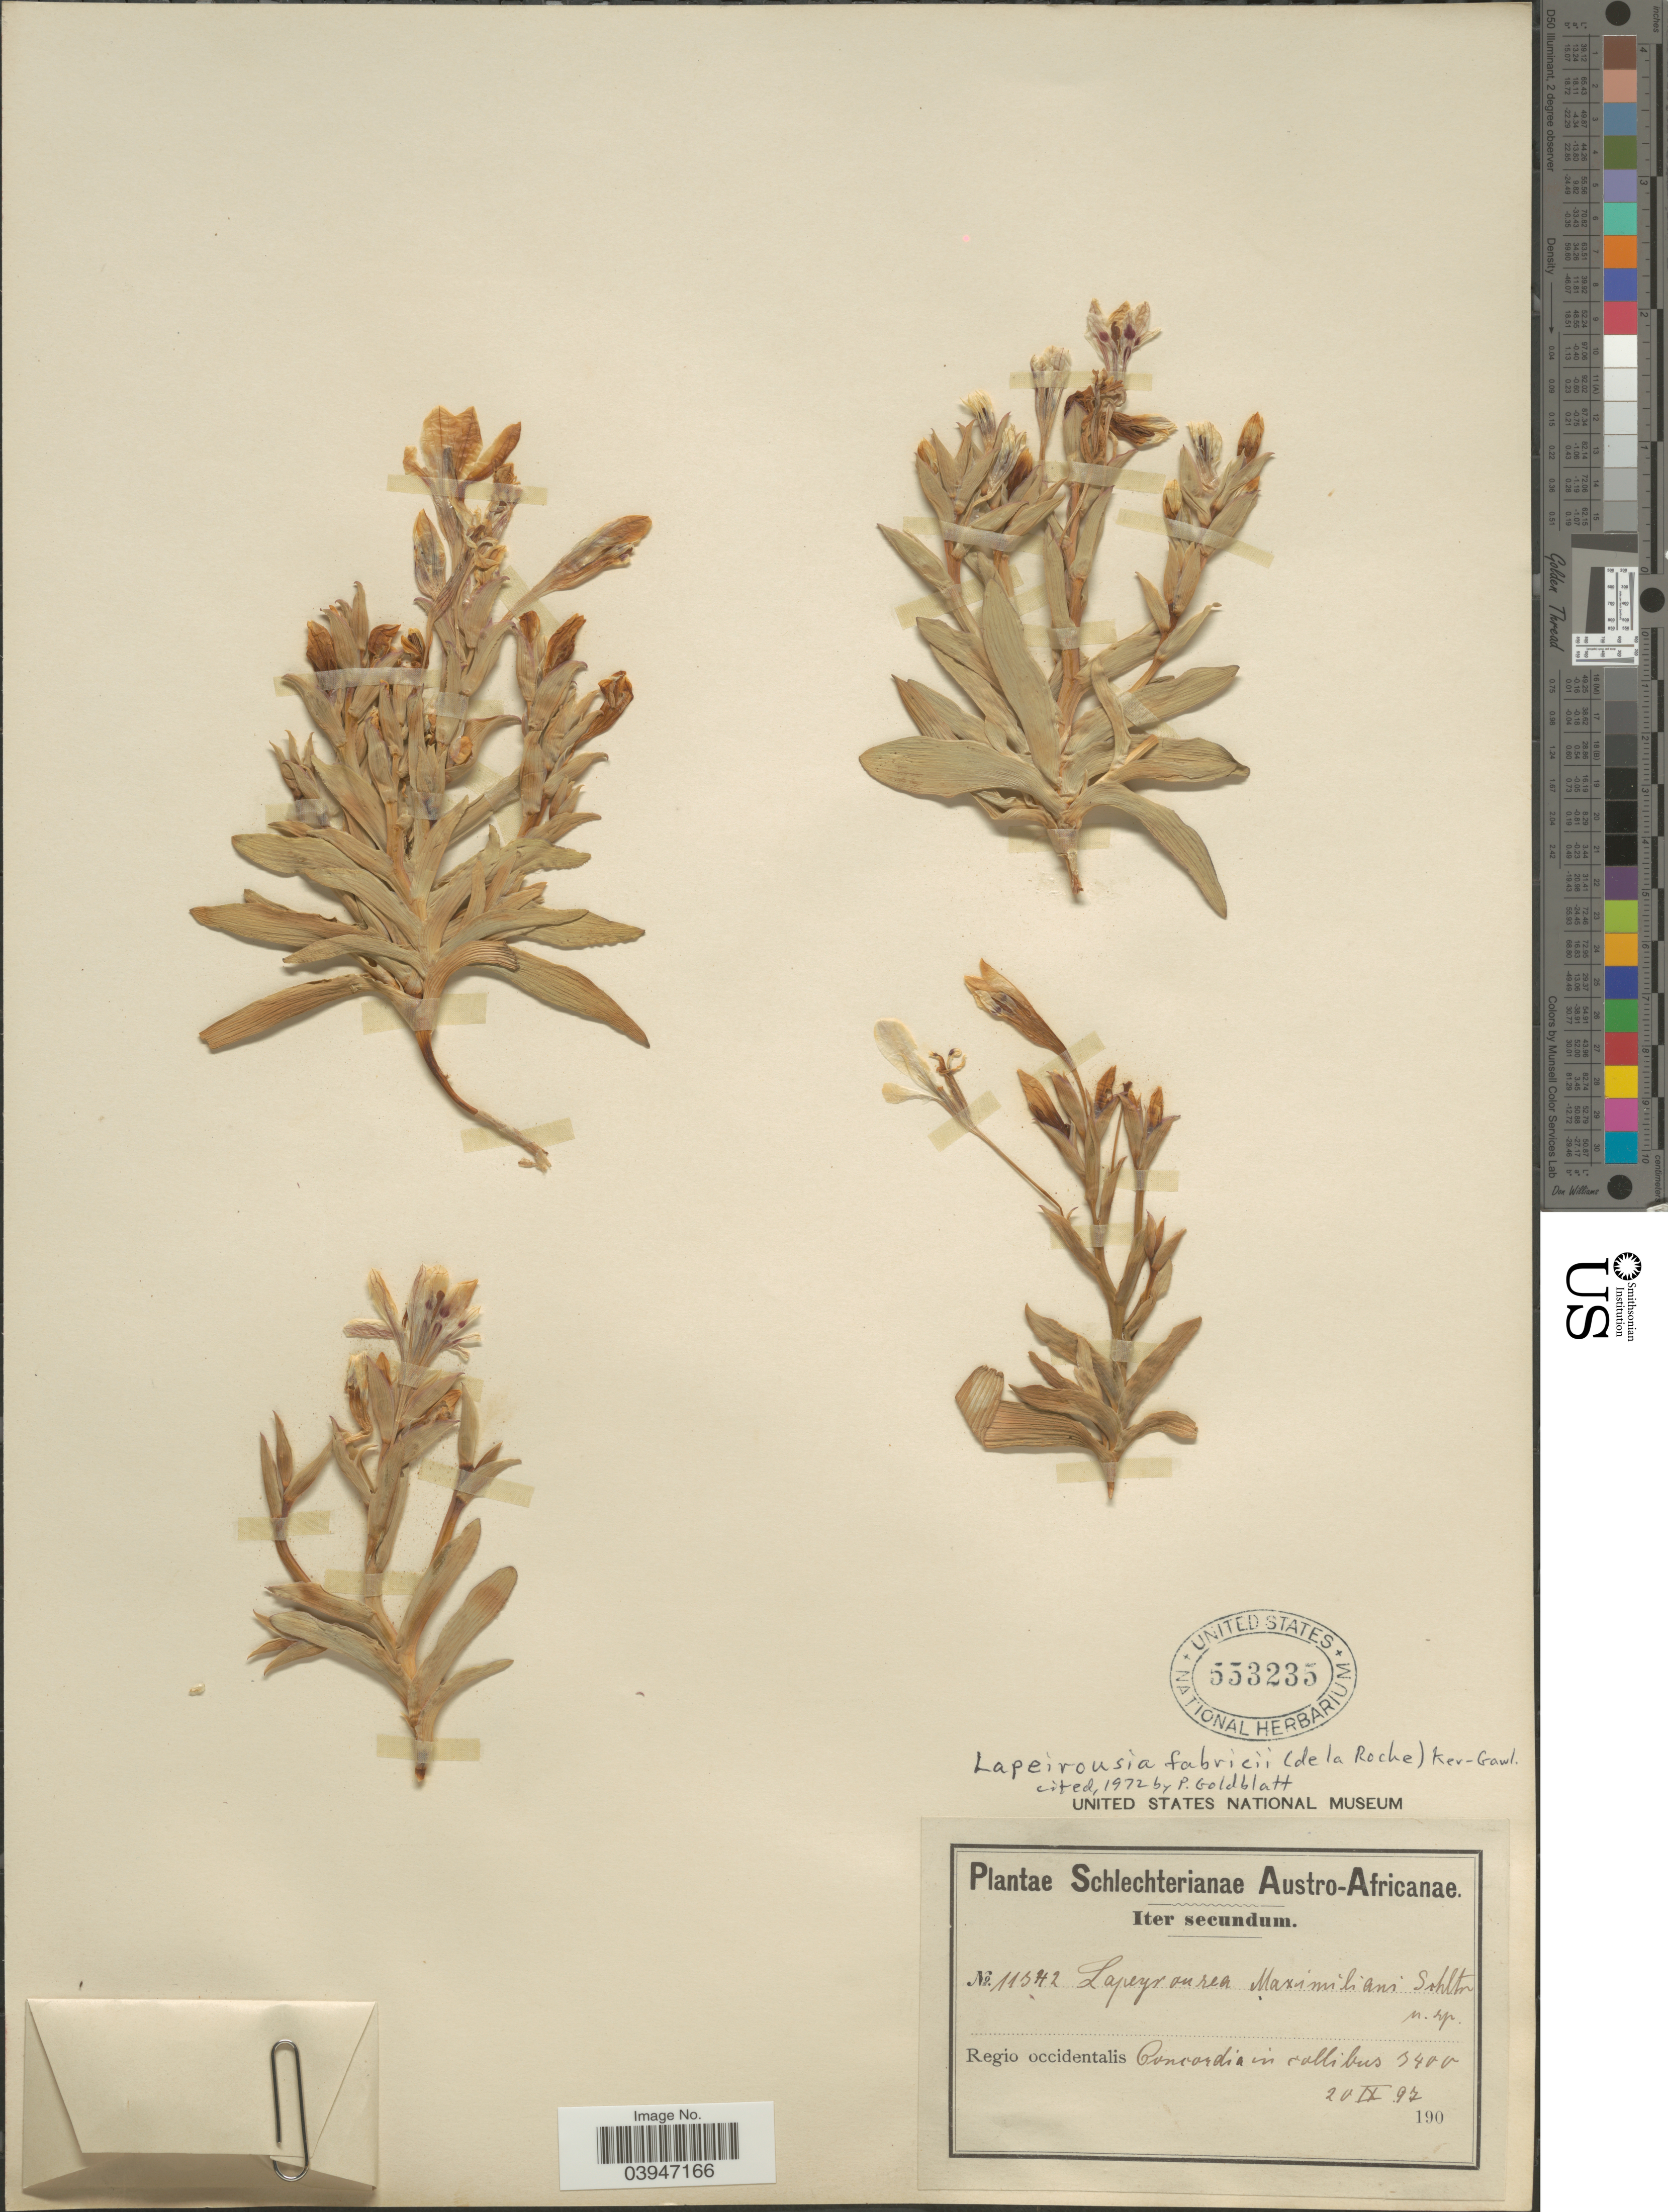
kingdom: Plantae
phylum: Tracheophyta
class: Liliopsida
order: Asparagales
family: Iridaceae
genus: Lapeirousia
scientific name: Lapeirousia fabricii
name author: (D. Delaroche) Ker Gawl.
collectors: Schlechter, --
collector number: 11342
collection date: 1997-09-20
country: South Africa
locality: Austro-Africanae. Regio occidentalis. Concordia in collibus.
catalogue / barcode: US 553235